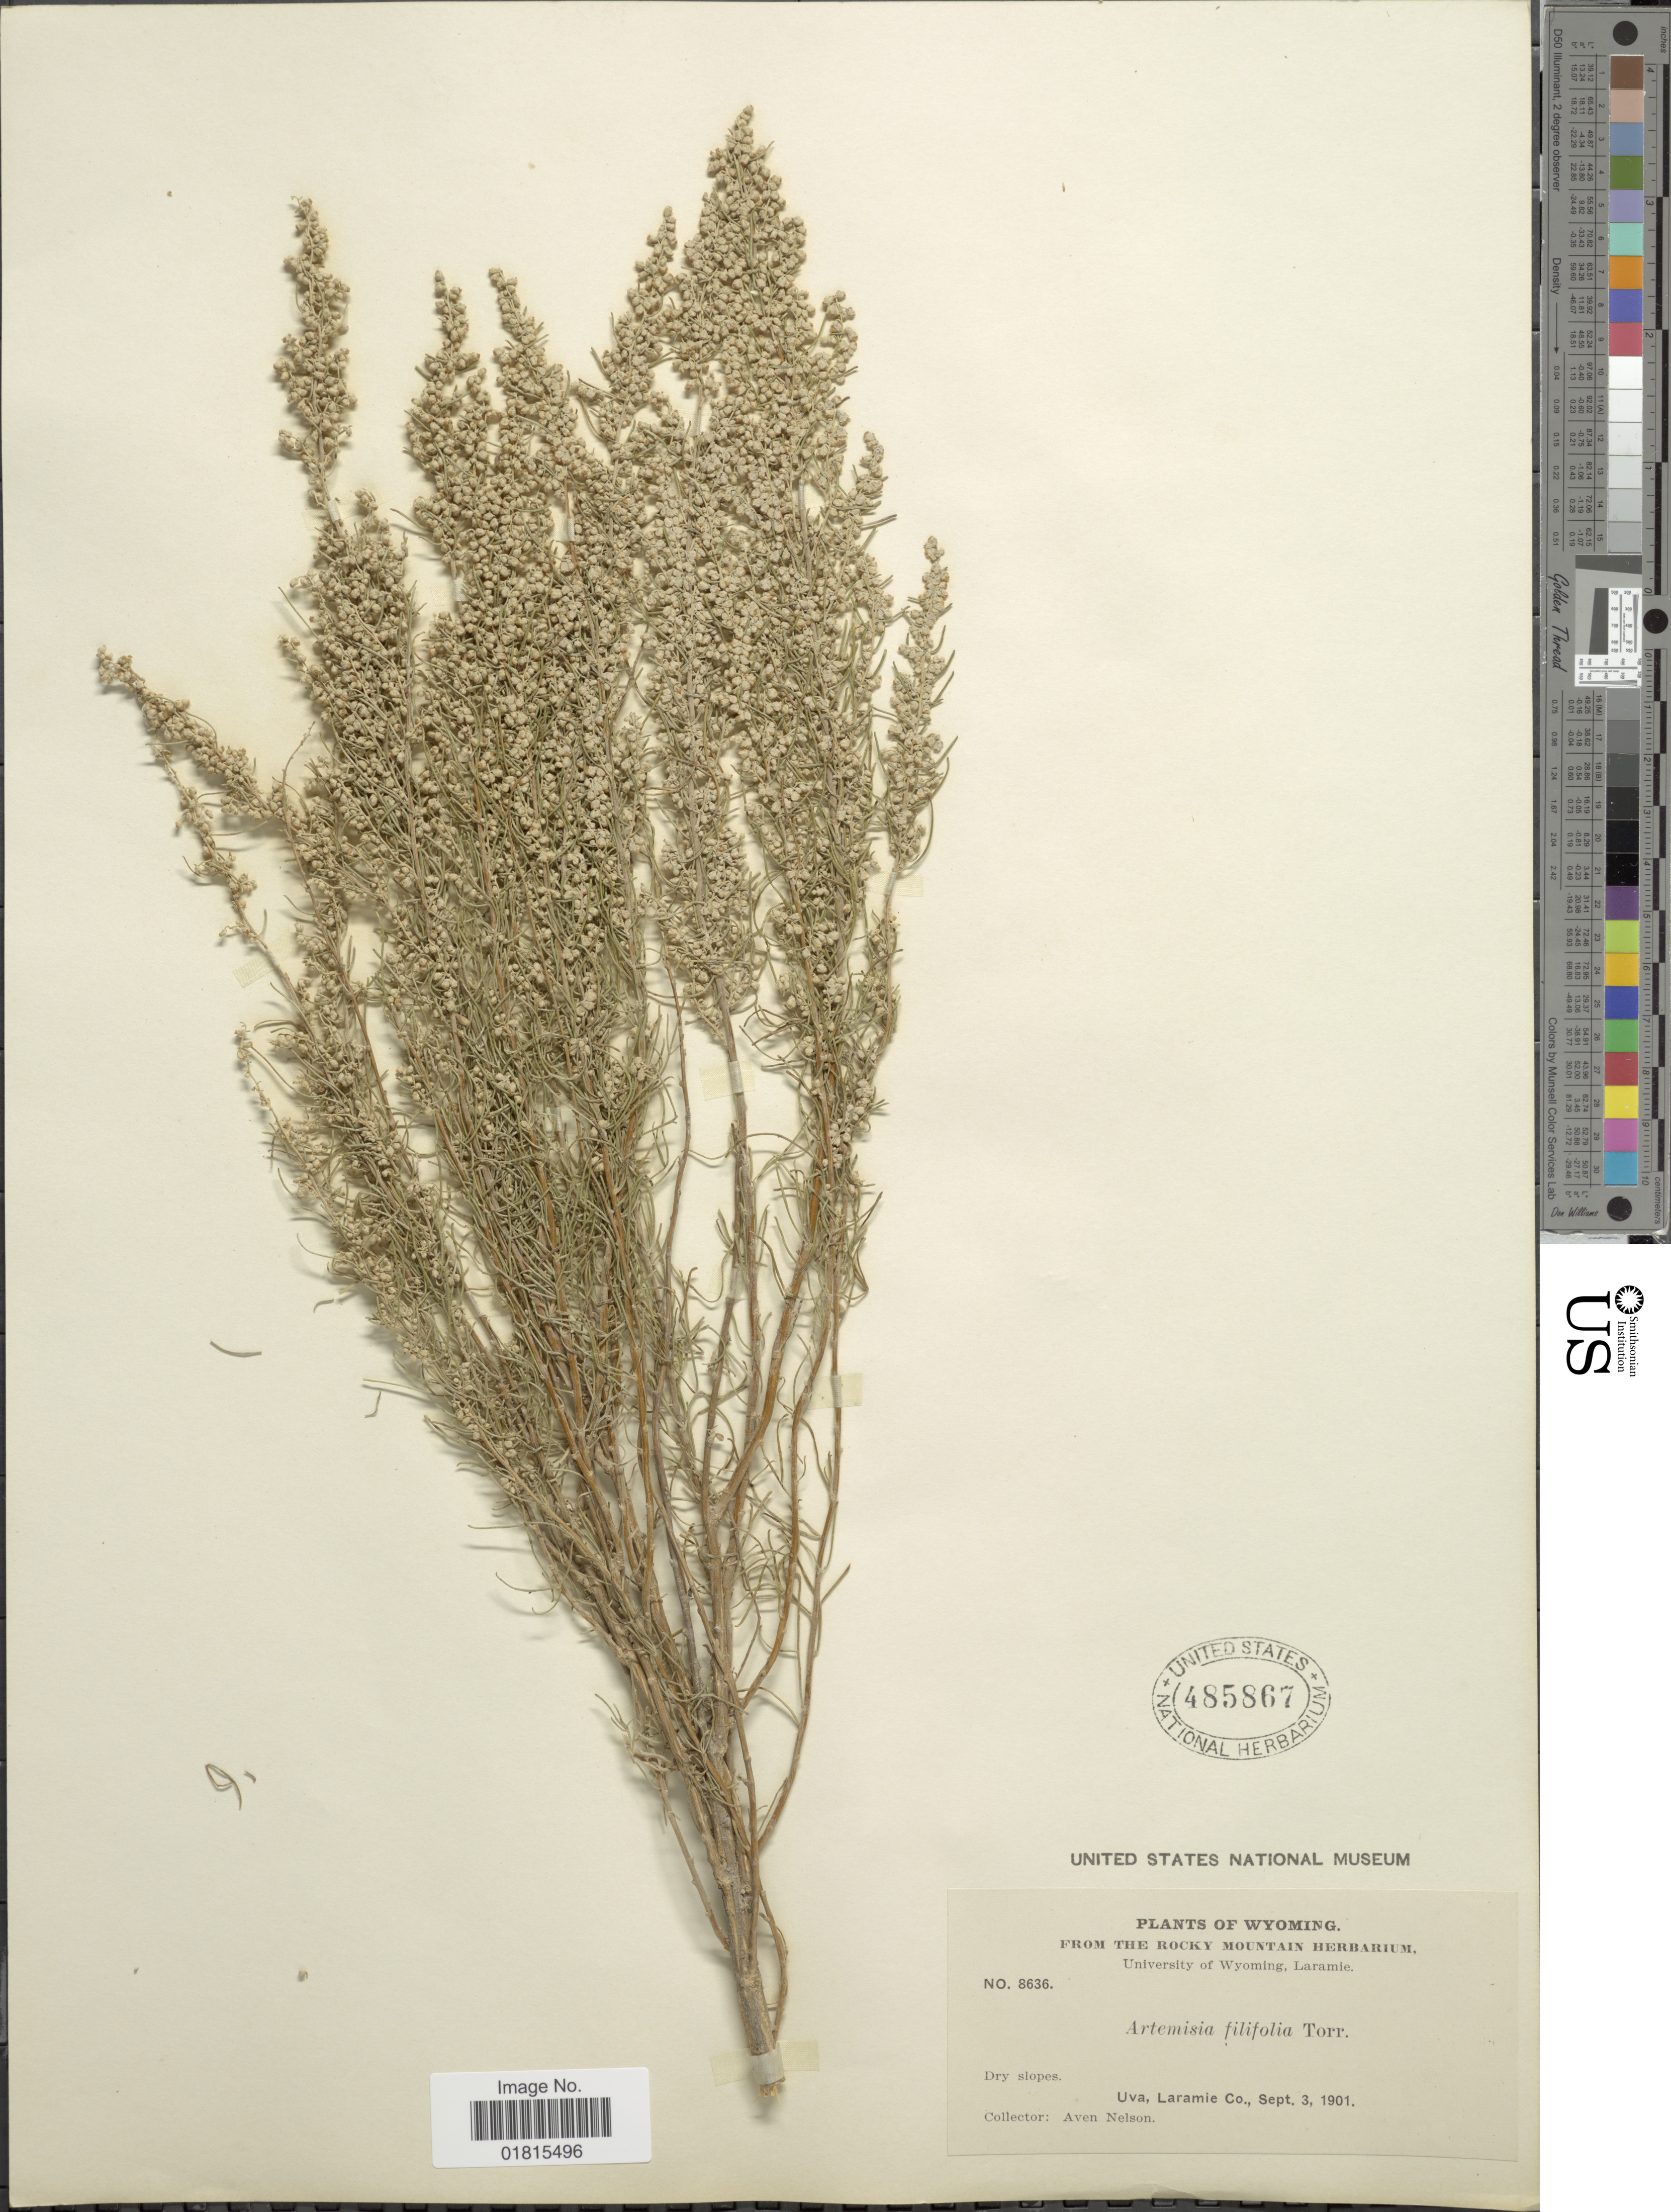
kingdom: Plantae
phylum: Tracheophyta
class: Magnoliopsida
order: Asterales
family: Asteraceae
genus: Artemisia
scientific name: Artemisia filifolia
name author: Torr.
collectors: A. Nelson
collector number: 8636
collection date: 1901-09-03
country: United States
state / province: Wyoming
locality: Dry slopes. Uva, Laramie Co.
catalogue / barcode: US 485867